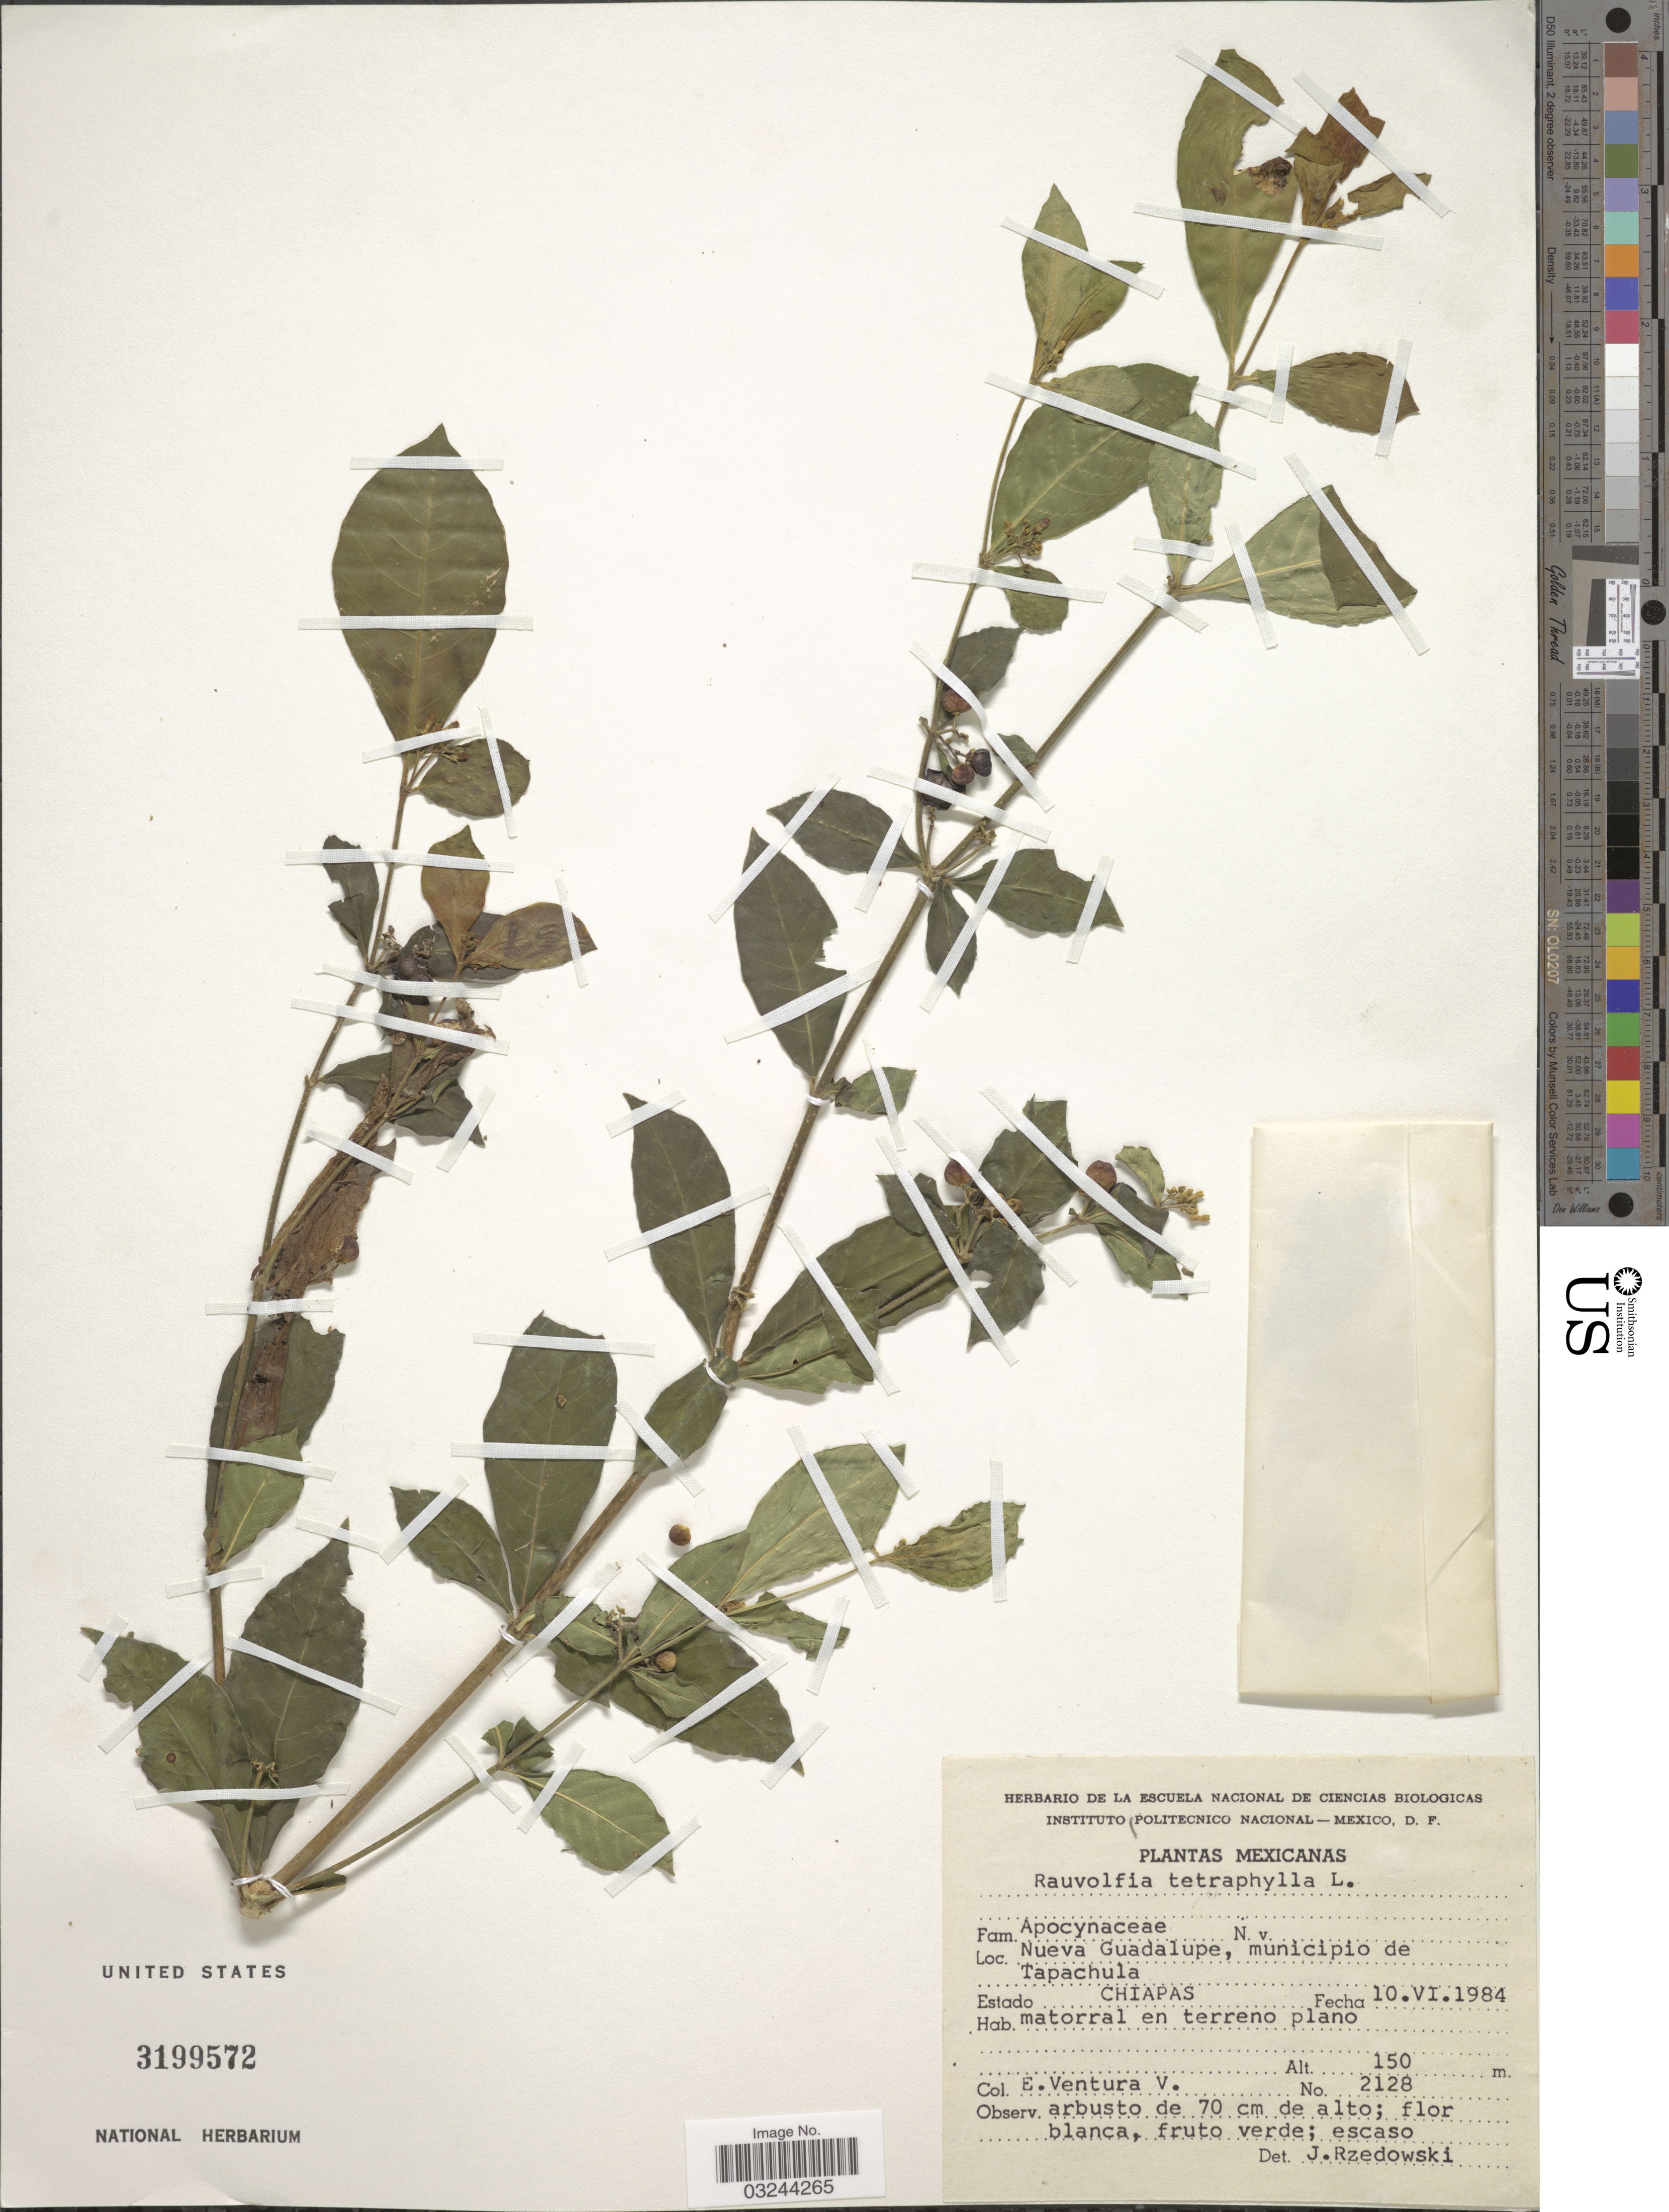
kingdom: Plantae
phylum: Tracheophyta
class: Magnoliopsida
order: Gentianales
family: Apocynaceae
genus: Rauvolfia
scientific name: Rauvolfia tetraphylla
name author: L.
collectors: E. Ventura V.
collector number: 2128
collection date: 1984-06-10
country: Mexico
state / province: Chiapas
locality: Nueva Guadalupe, municipio de Tapachula. Chiapas.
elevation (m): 150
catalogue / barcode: US 3199572